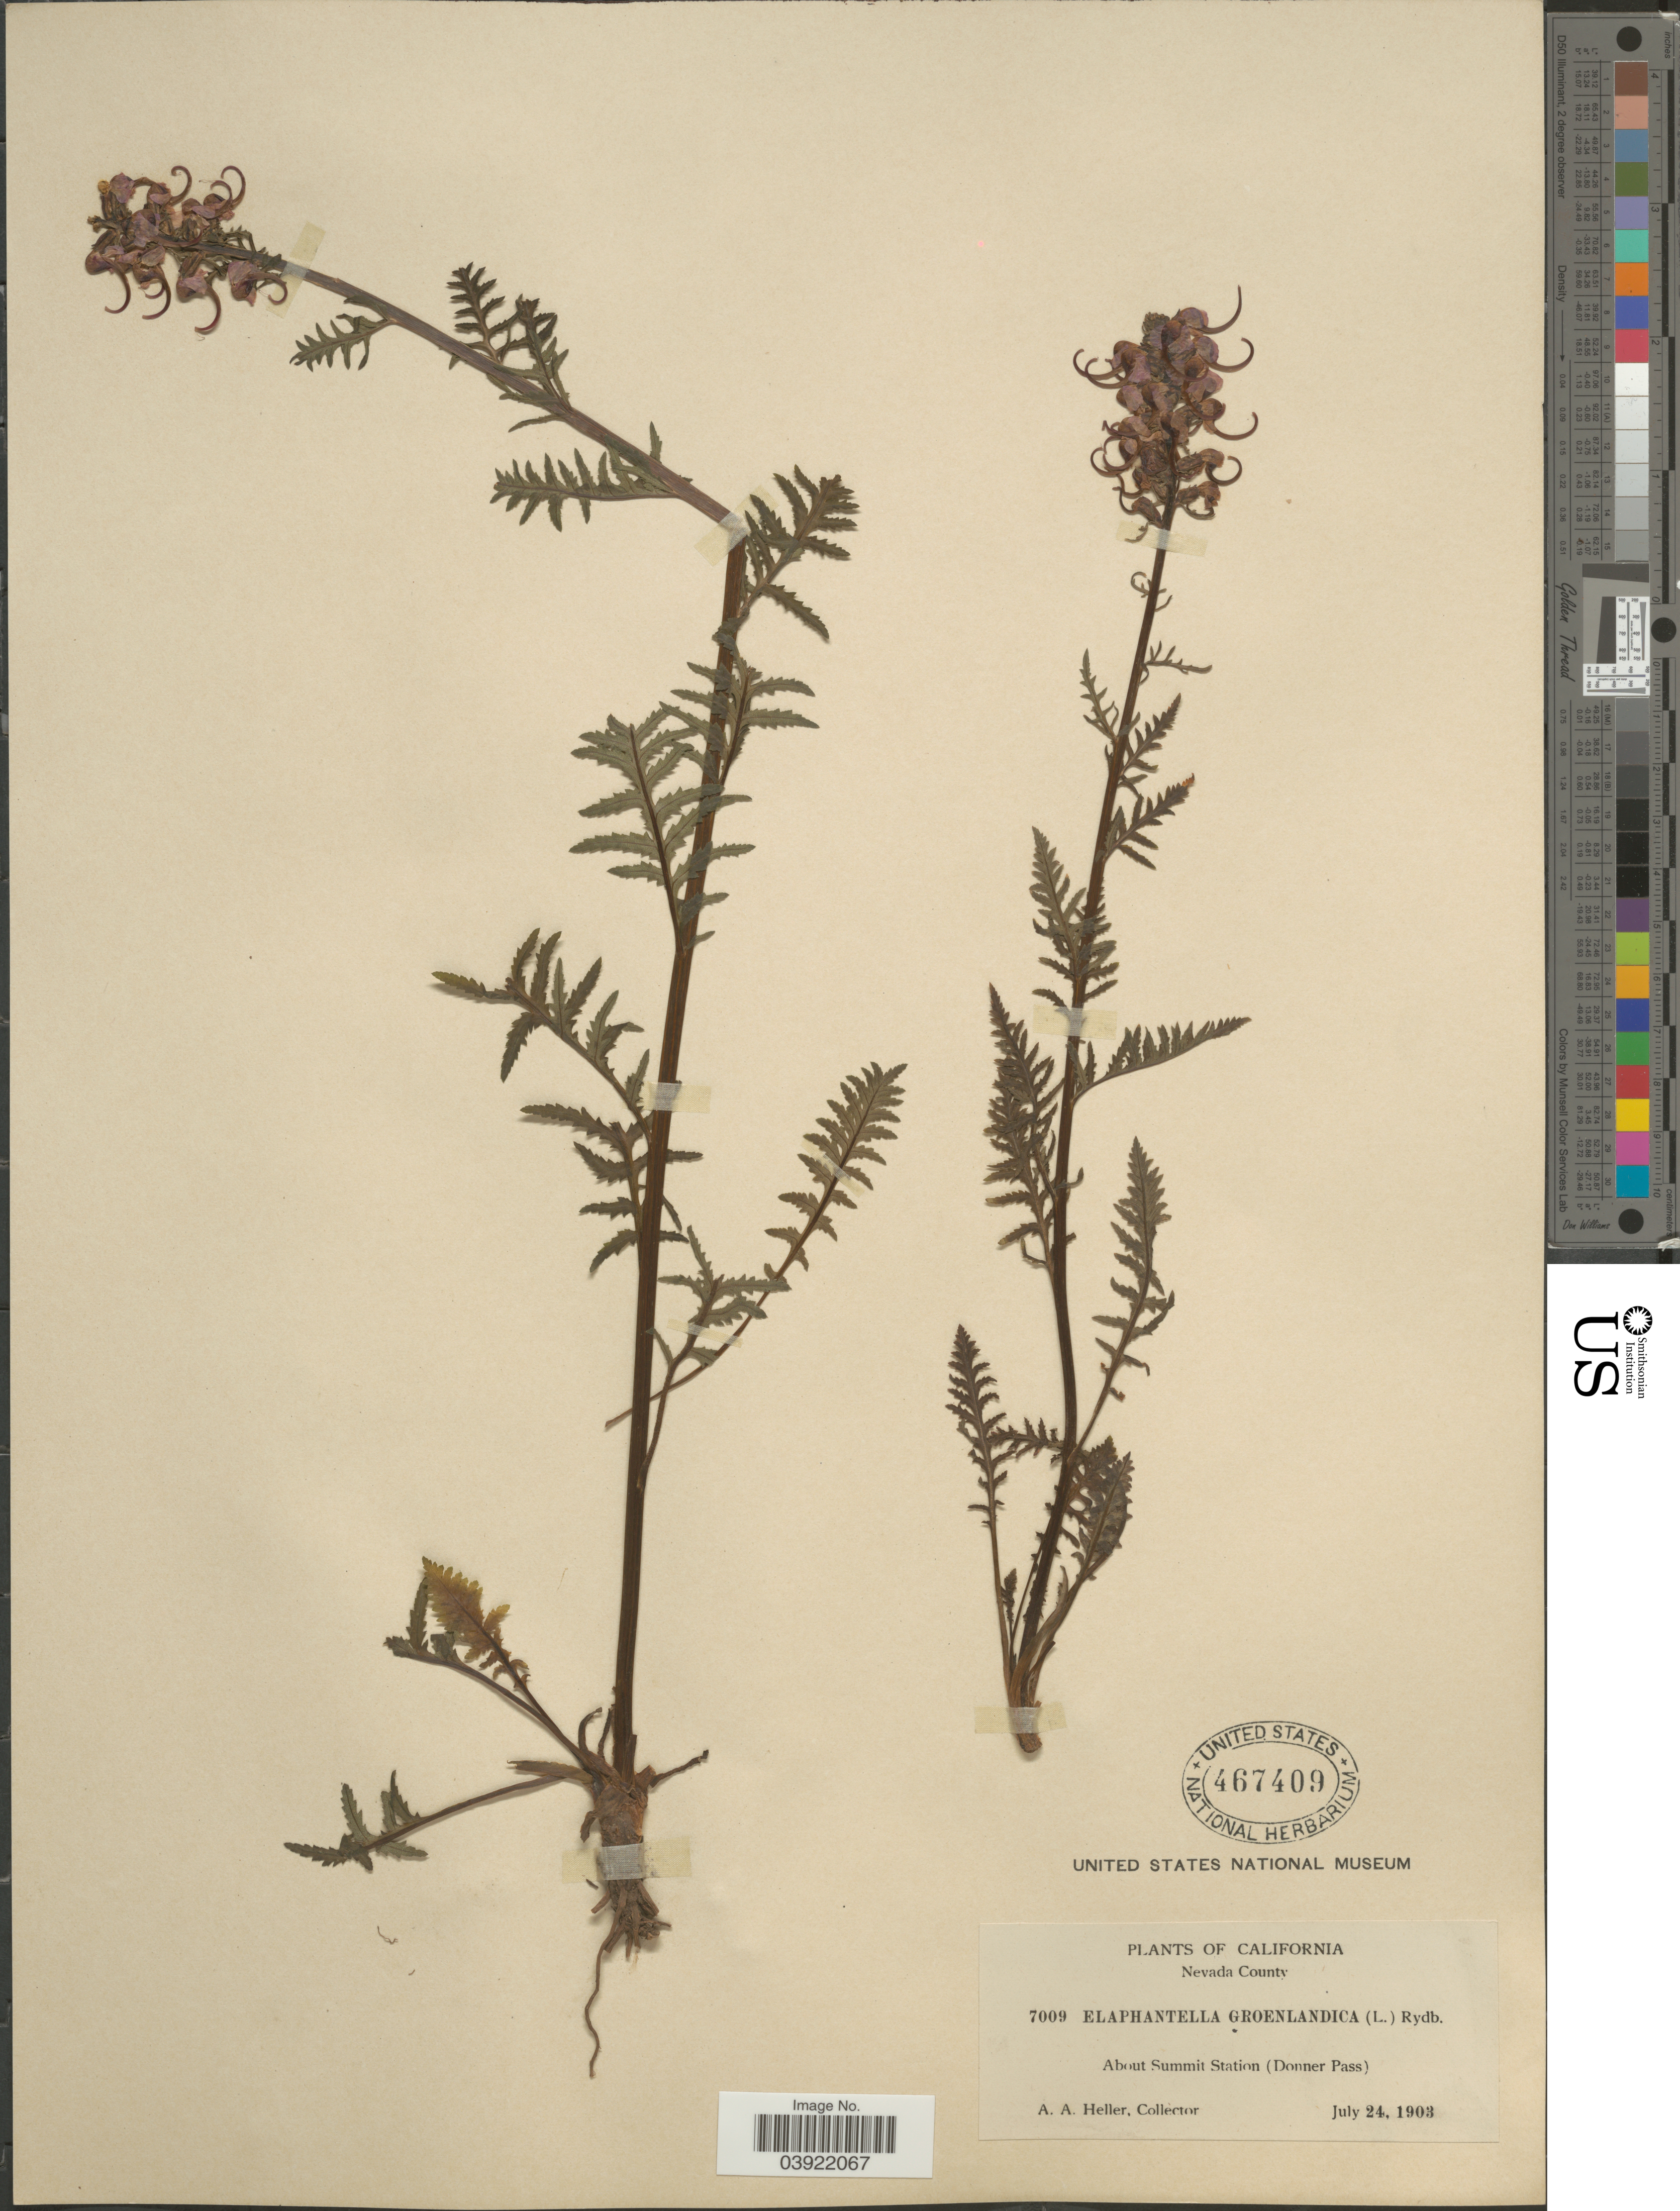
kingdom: Plantae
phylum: Tracheophyta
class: Magnoliopsida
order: Lamiales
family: Orobanchaceae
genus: Pedicularis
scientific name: Pedicularis groenlandica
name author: Retz.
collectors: A. A. Heller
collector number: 7009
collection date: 1903-07-24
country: United States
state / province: California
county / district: Nevada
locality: Nevada County. About Summit Station (Donner Pass).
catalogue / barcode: US 467409